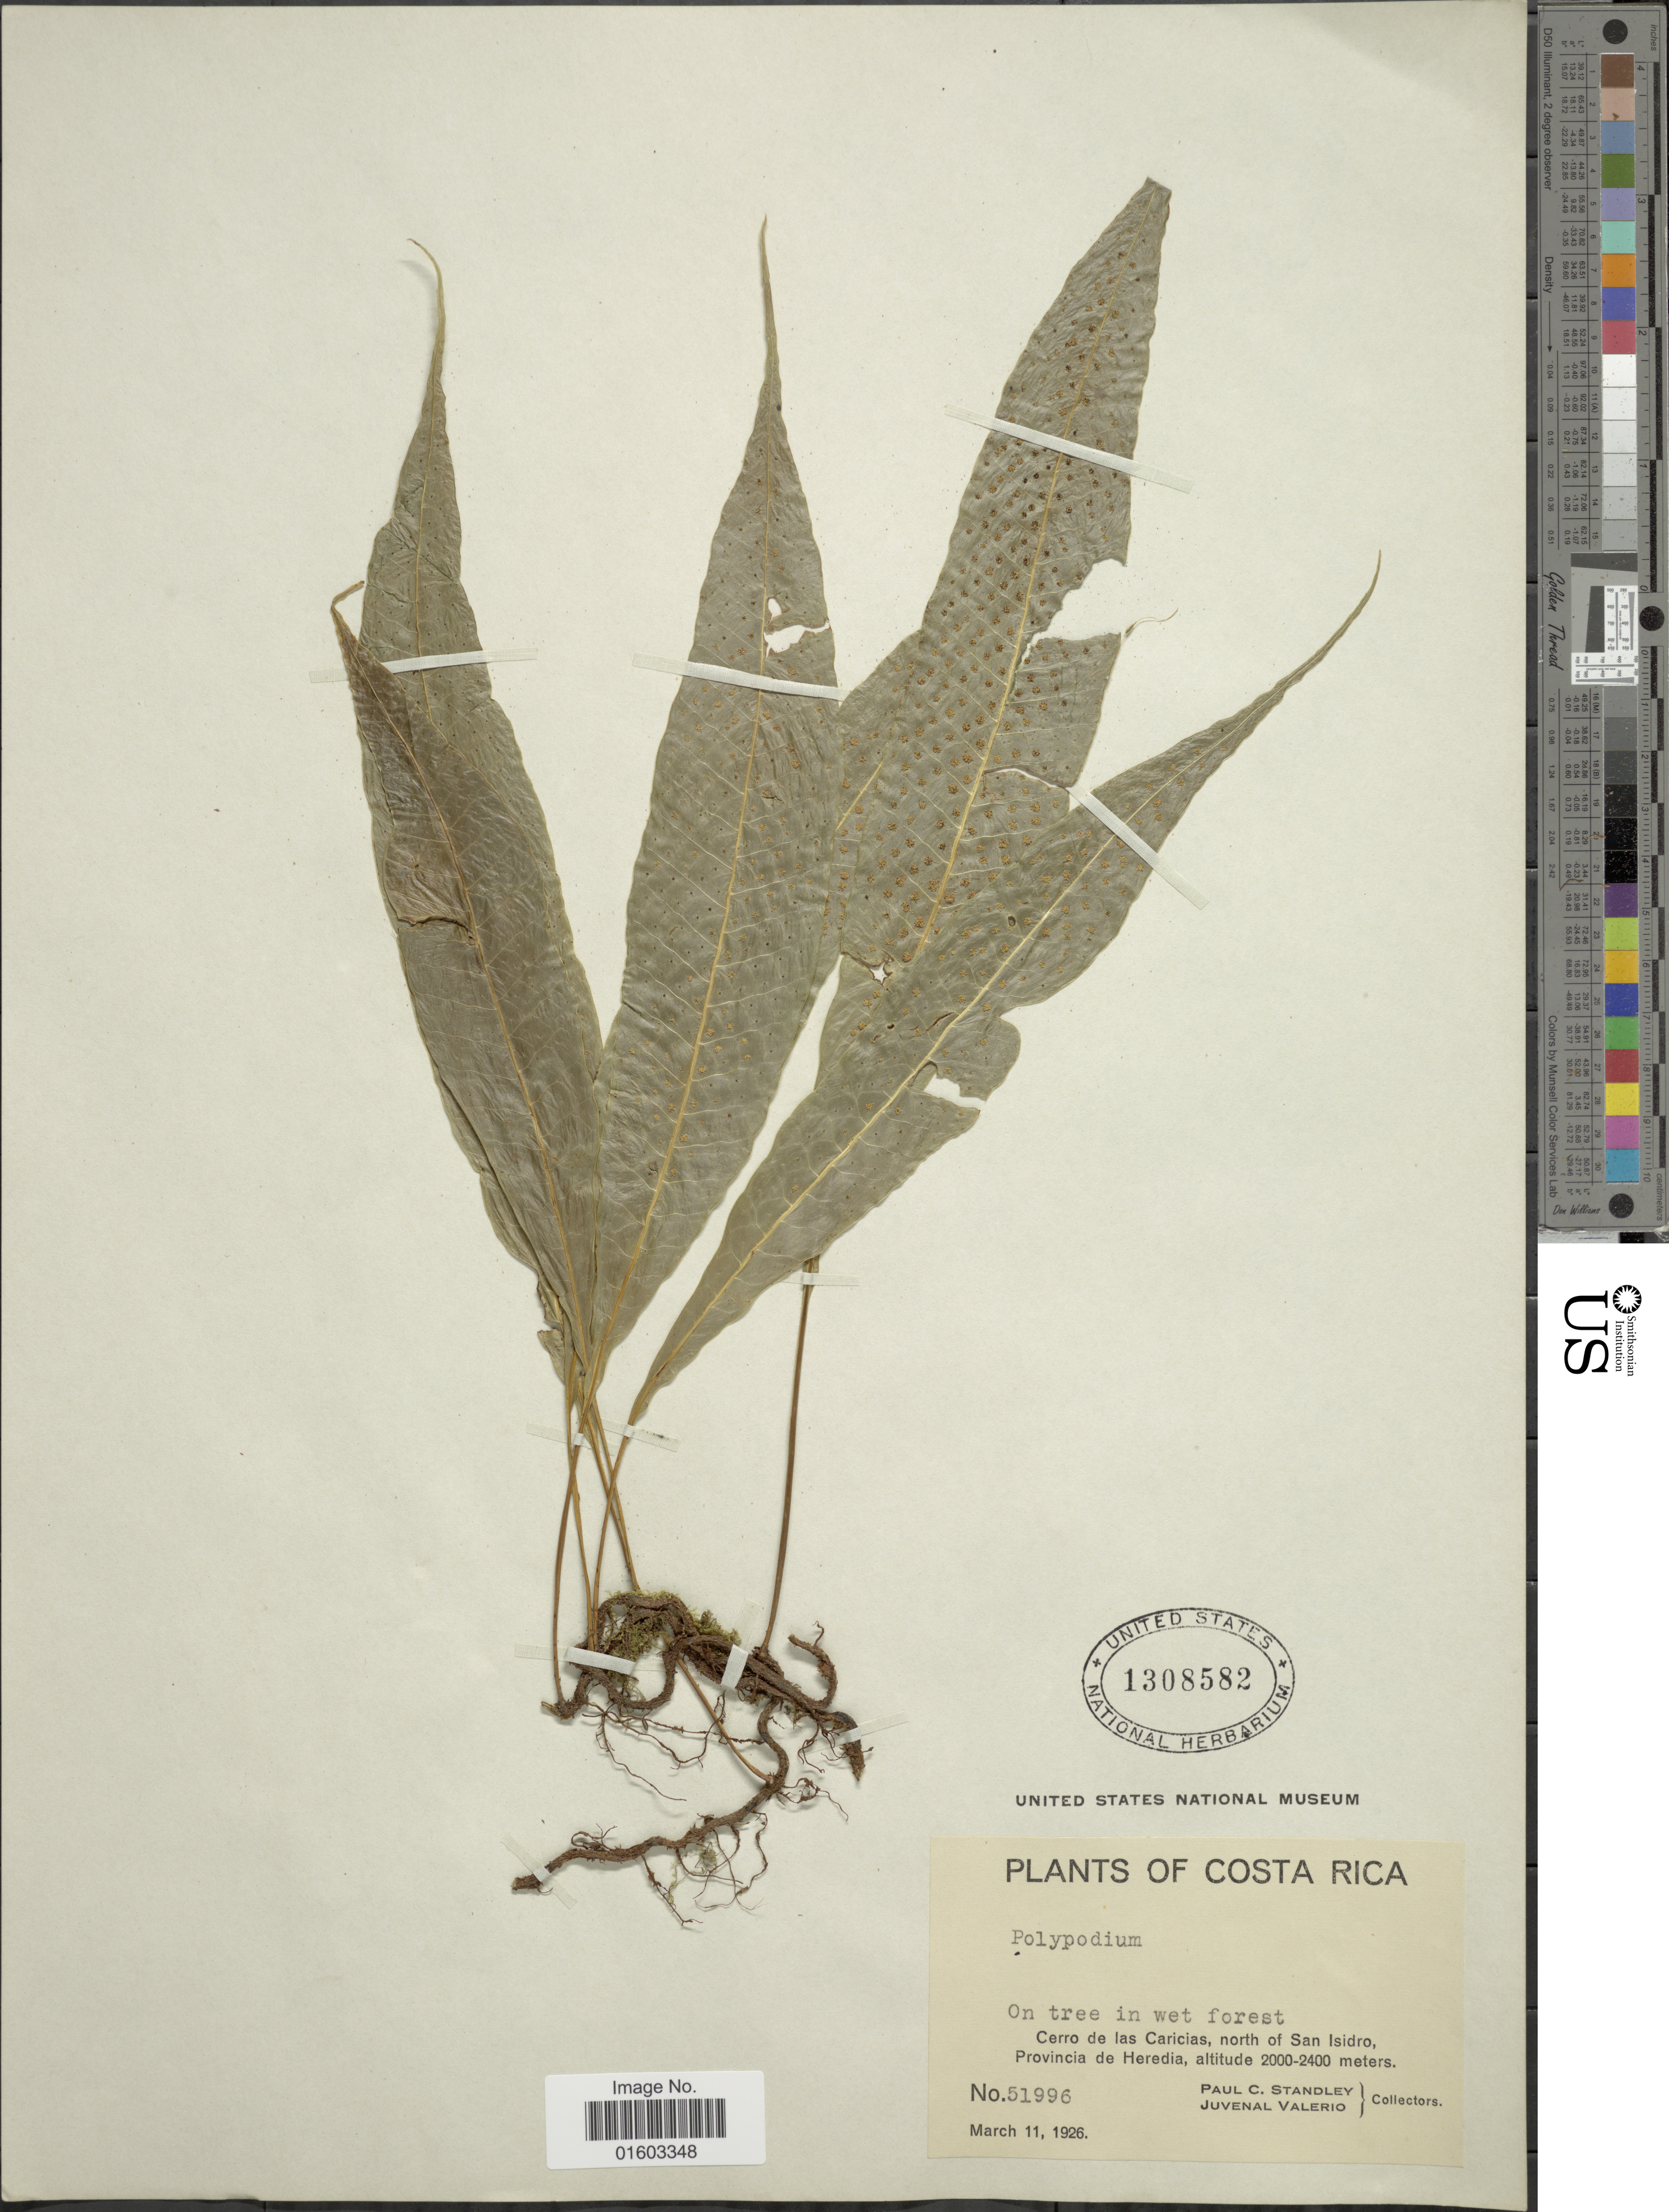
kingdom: Plantae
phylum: Tracheophyta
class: Polypodiopsida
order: Polypodiales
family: Polypodiaceae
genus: Campyloneurum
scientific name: Campyloneurum wercklei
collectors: P. C. Standley & J. Valerio R.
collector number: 51996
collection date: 1926-03-11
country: Costa Rica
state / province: Heredia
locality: Cerro de Las Caricias, north San Isidro, Provincia de Heredia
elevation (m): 2000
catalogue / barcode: US 1308582